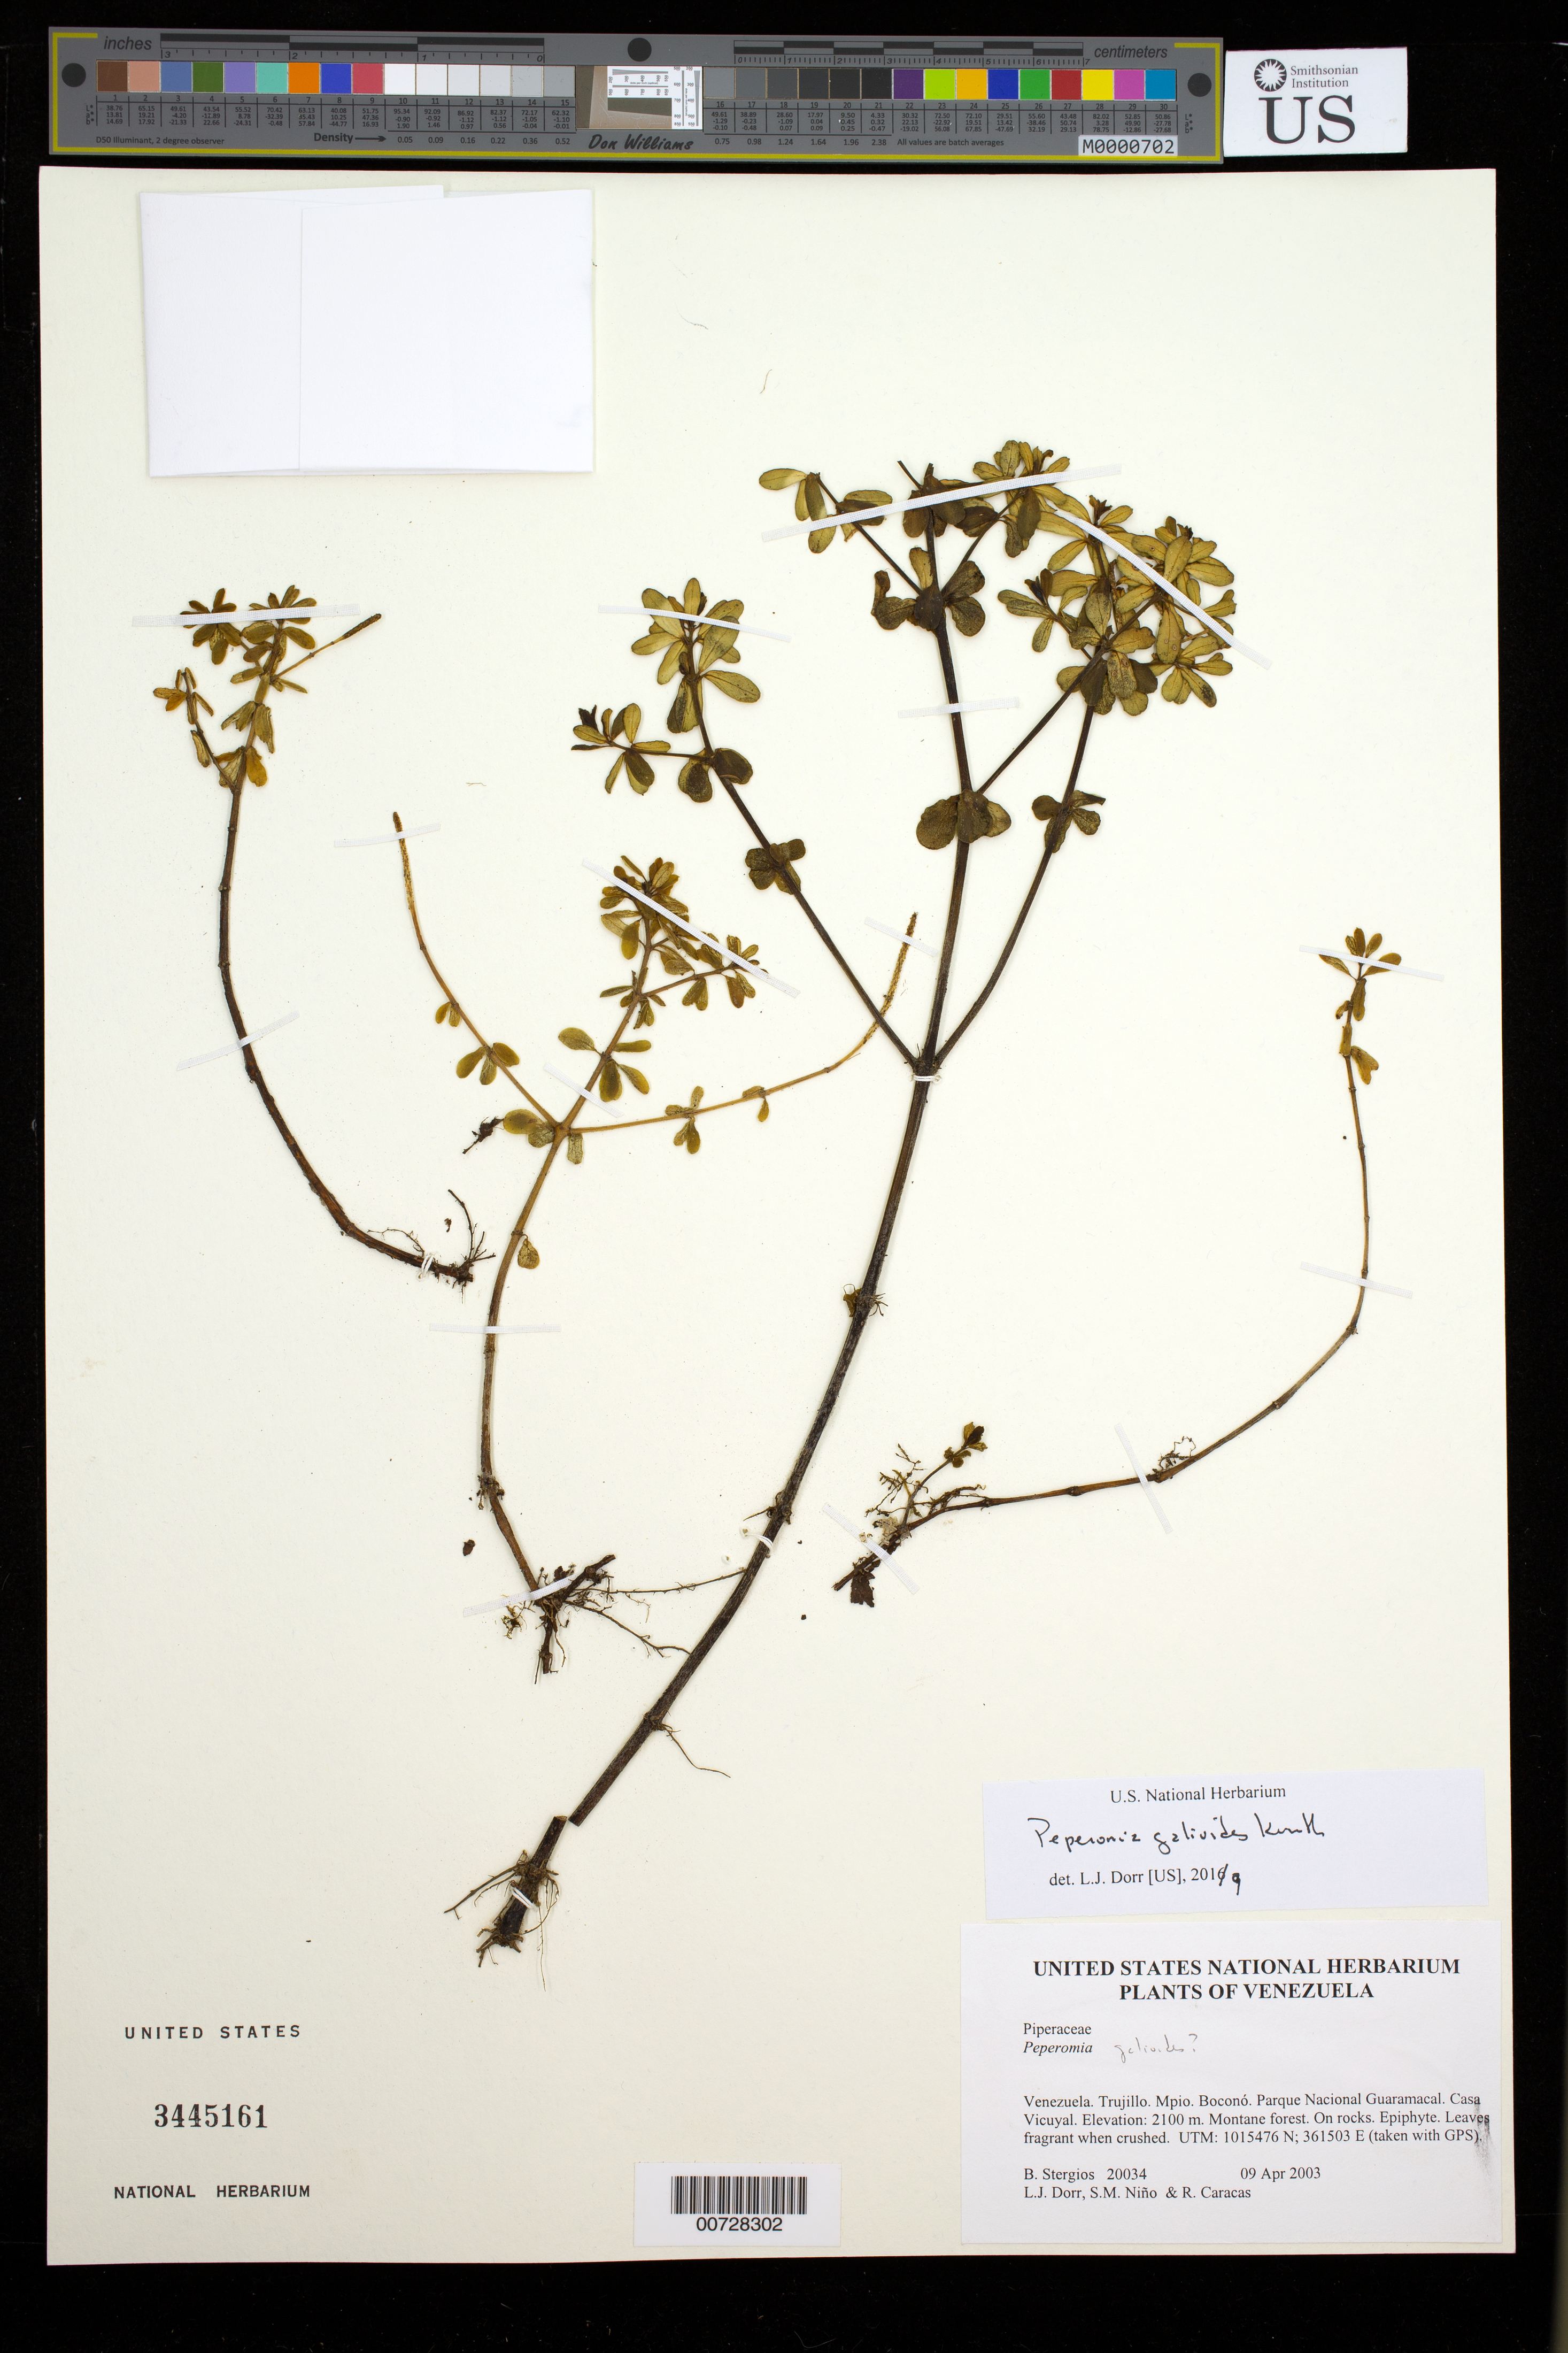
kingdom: Plantae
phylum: Tracheophyta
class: Magnoliopsida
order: Piperales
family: Piperaceae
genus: Peperomia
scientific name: Peperomia galioides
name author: Kunth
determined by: Dorr, L. J., (BOT), Smithsonian Institution - National Museum of Natural History (UNITED STATES)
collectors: B. G. Stergios, L. J. Dorr, S. M. Niño & R. Caracas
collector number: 20034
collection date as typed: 09 Apr 2003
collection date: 2003-04-09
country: Venezuela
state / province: Trujillo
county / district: Boconó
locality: Parque Nacional Guaramacal. Casa Vicuyal.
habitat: Montane forest. On rocks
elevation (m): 2100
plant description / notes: PORT, US, VEN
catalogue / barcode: US 3445161